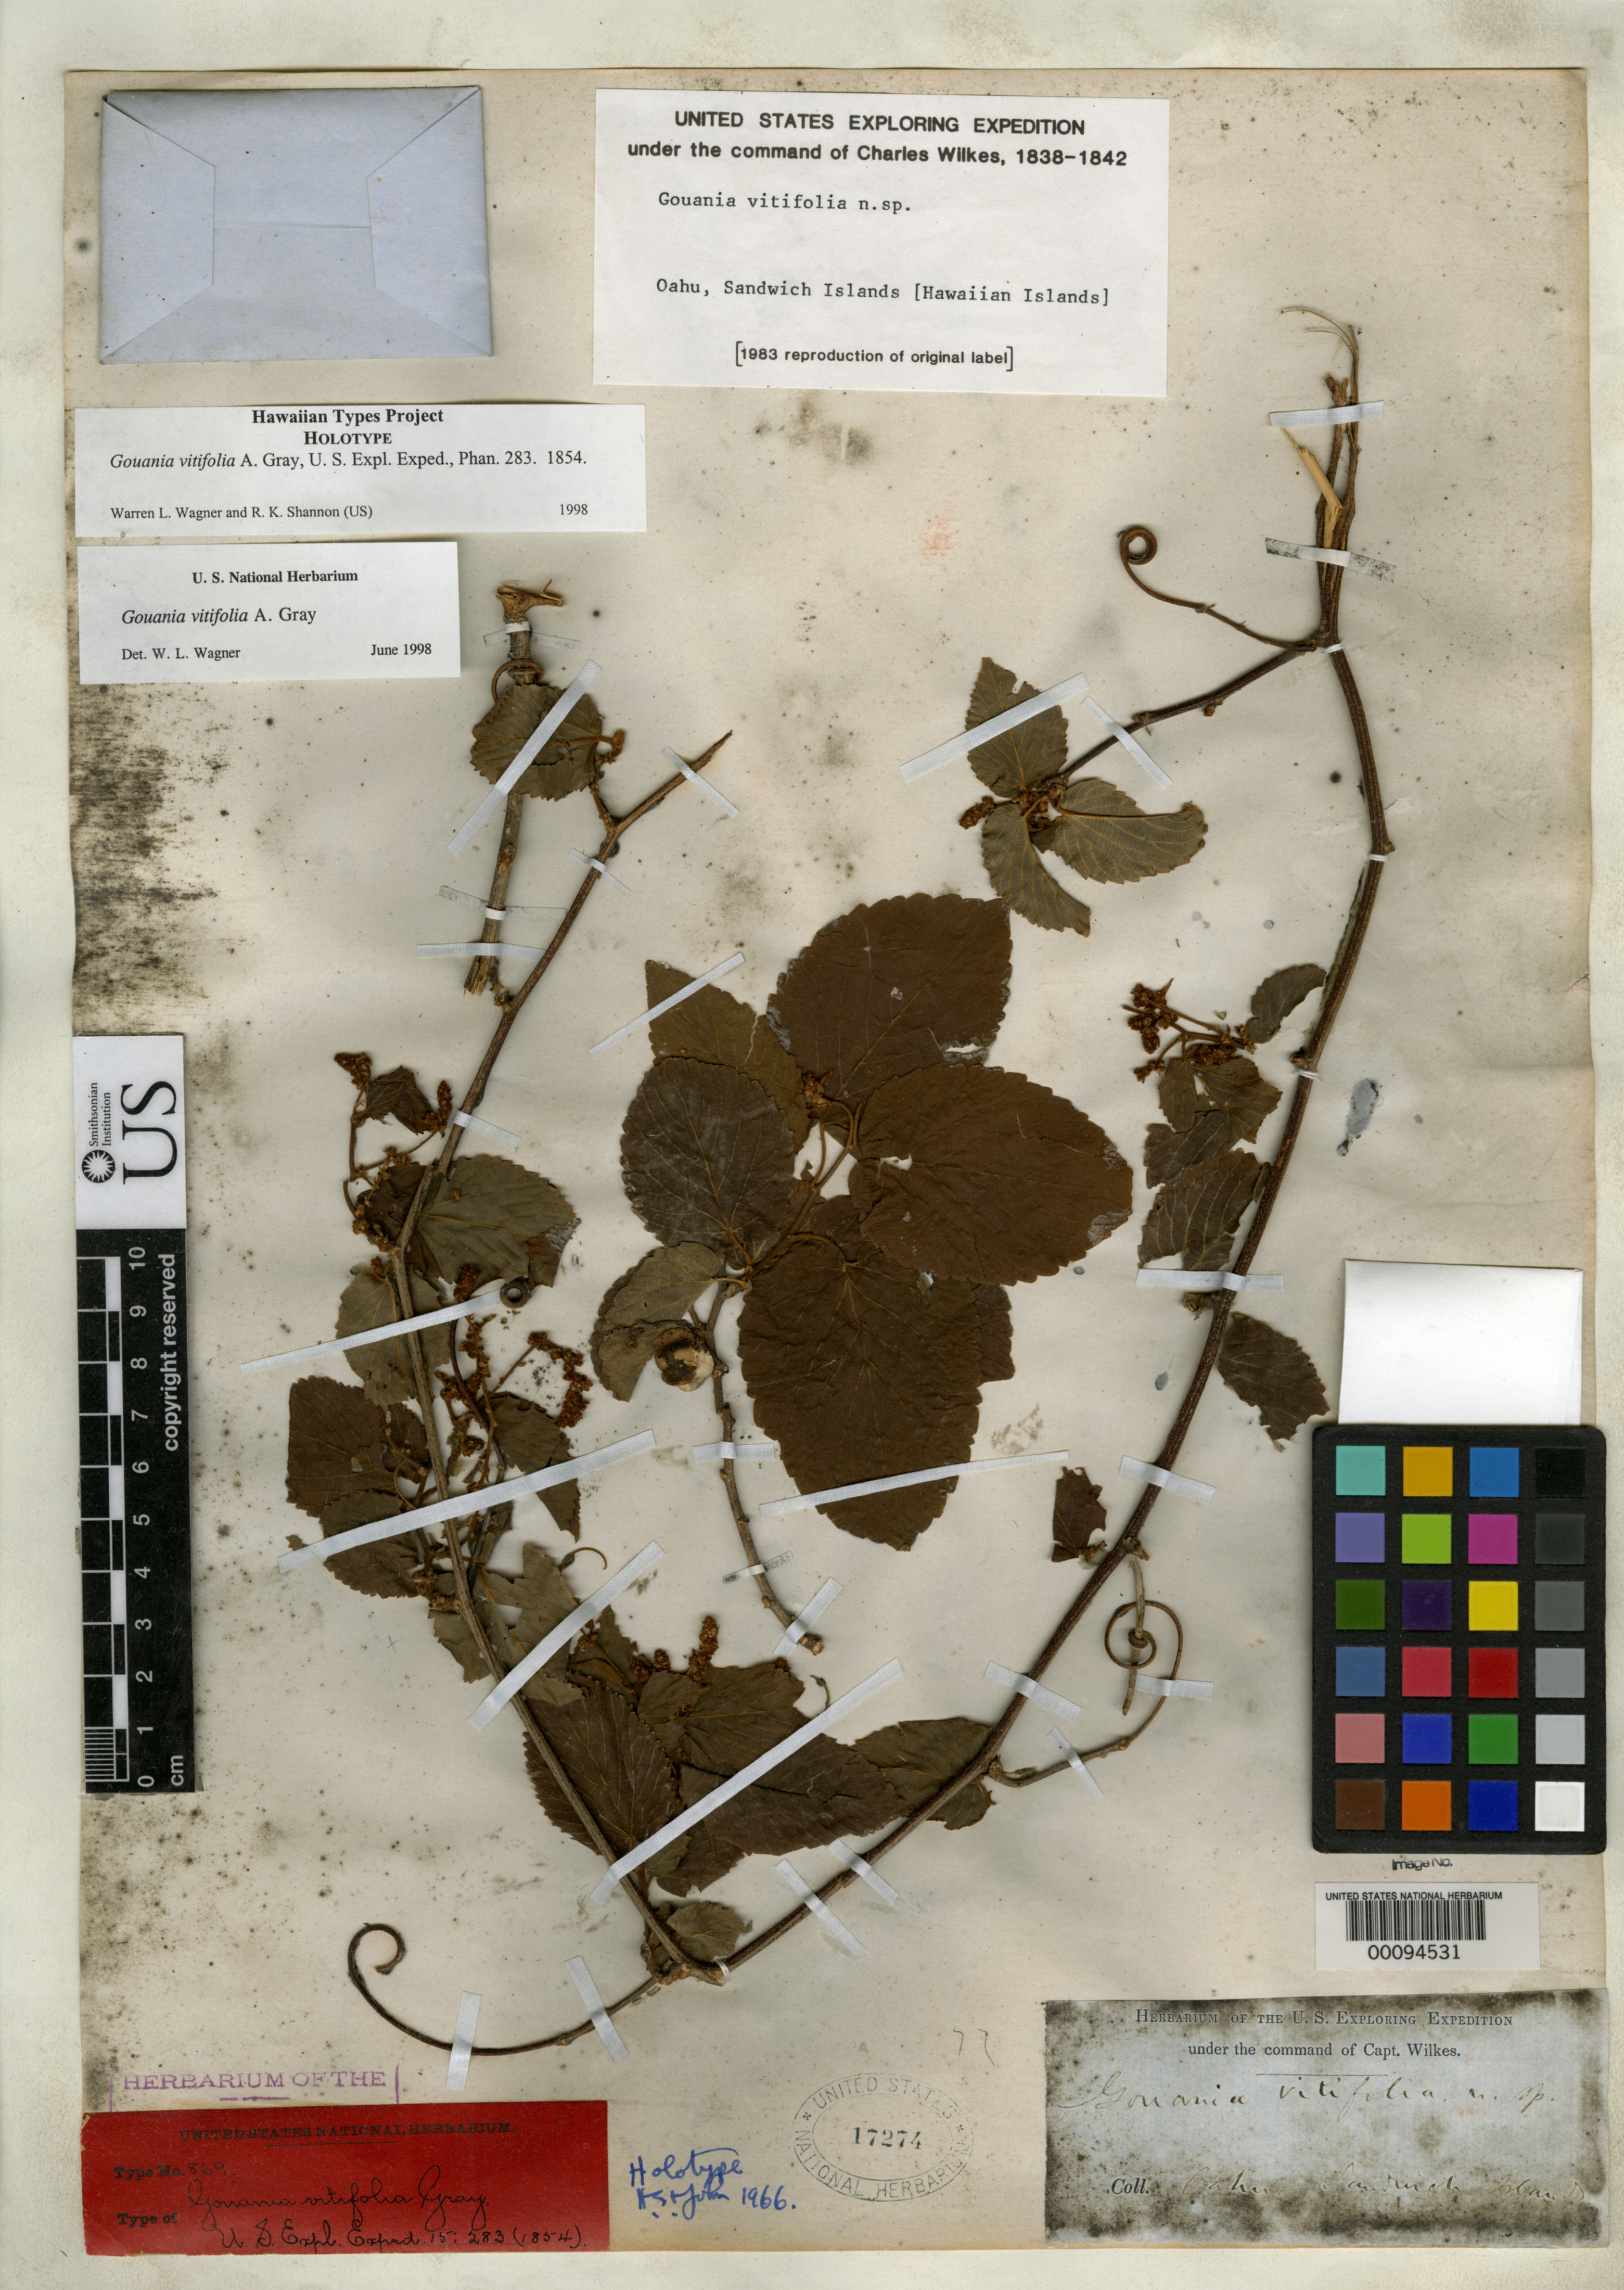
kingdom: Plantae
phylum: Tracheophyta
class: Magnoliopsida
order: Rosales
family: Rhamnaceae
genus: Gouania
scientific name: Gouania vitifolia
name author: A. Gray in Wilkes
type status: Holotype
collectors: Wilkes Explor. Exped.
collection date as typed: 1838 to -- --- 1842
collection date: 1838/1842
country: United States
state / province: Hawaii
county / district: Honolulu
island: Oahu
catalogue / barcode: US 17274